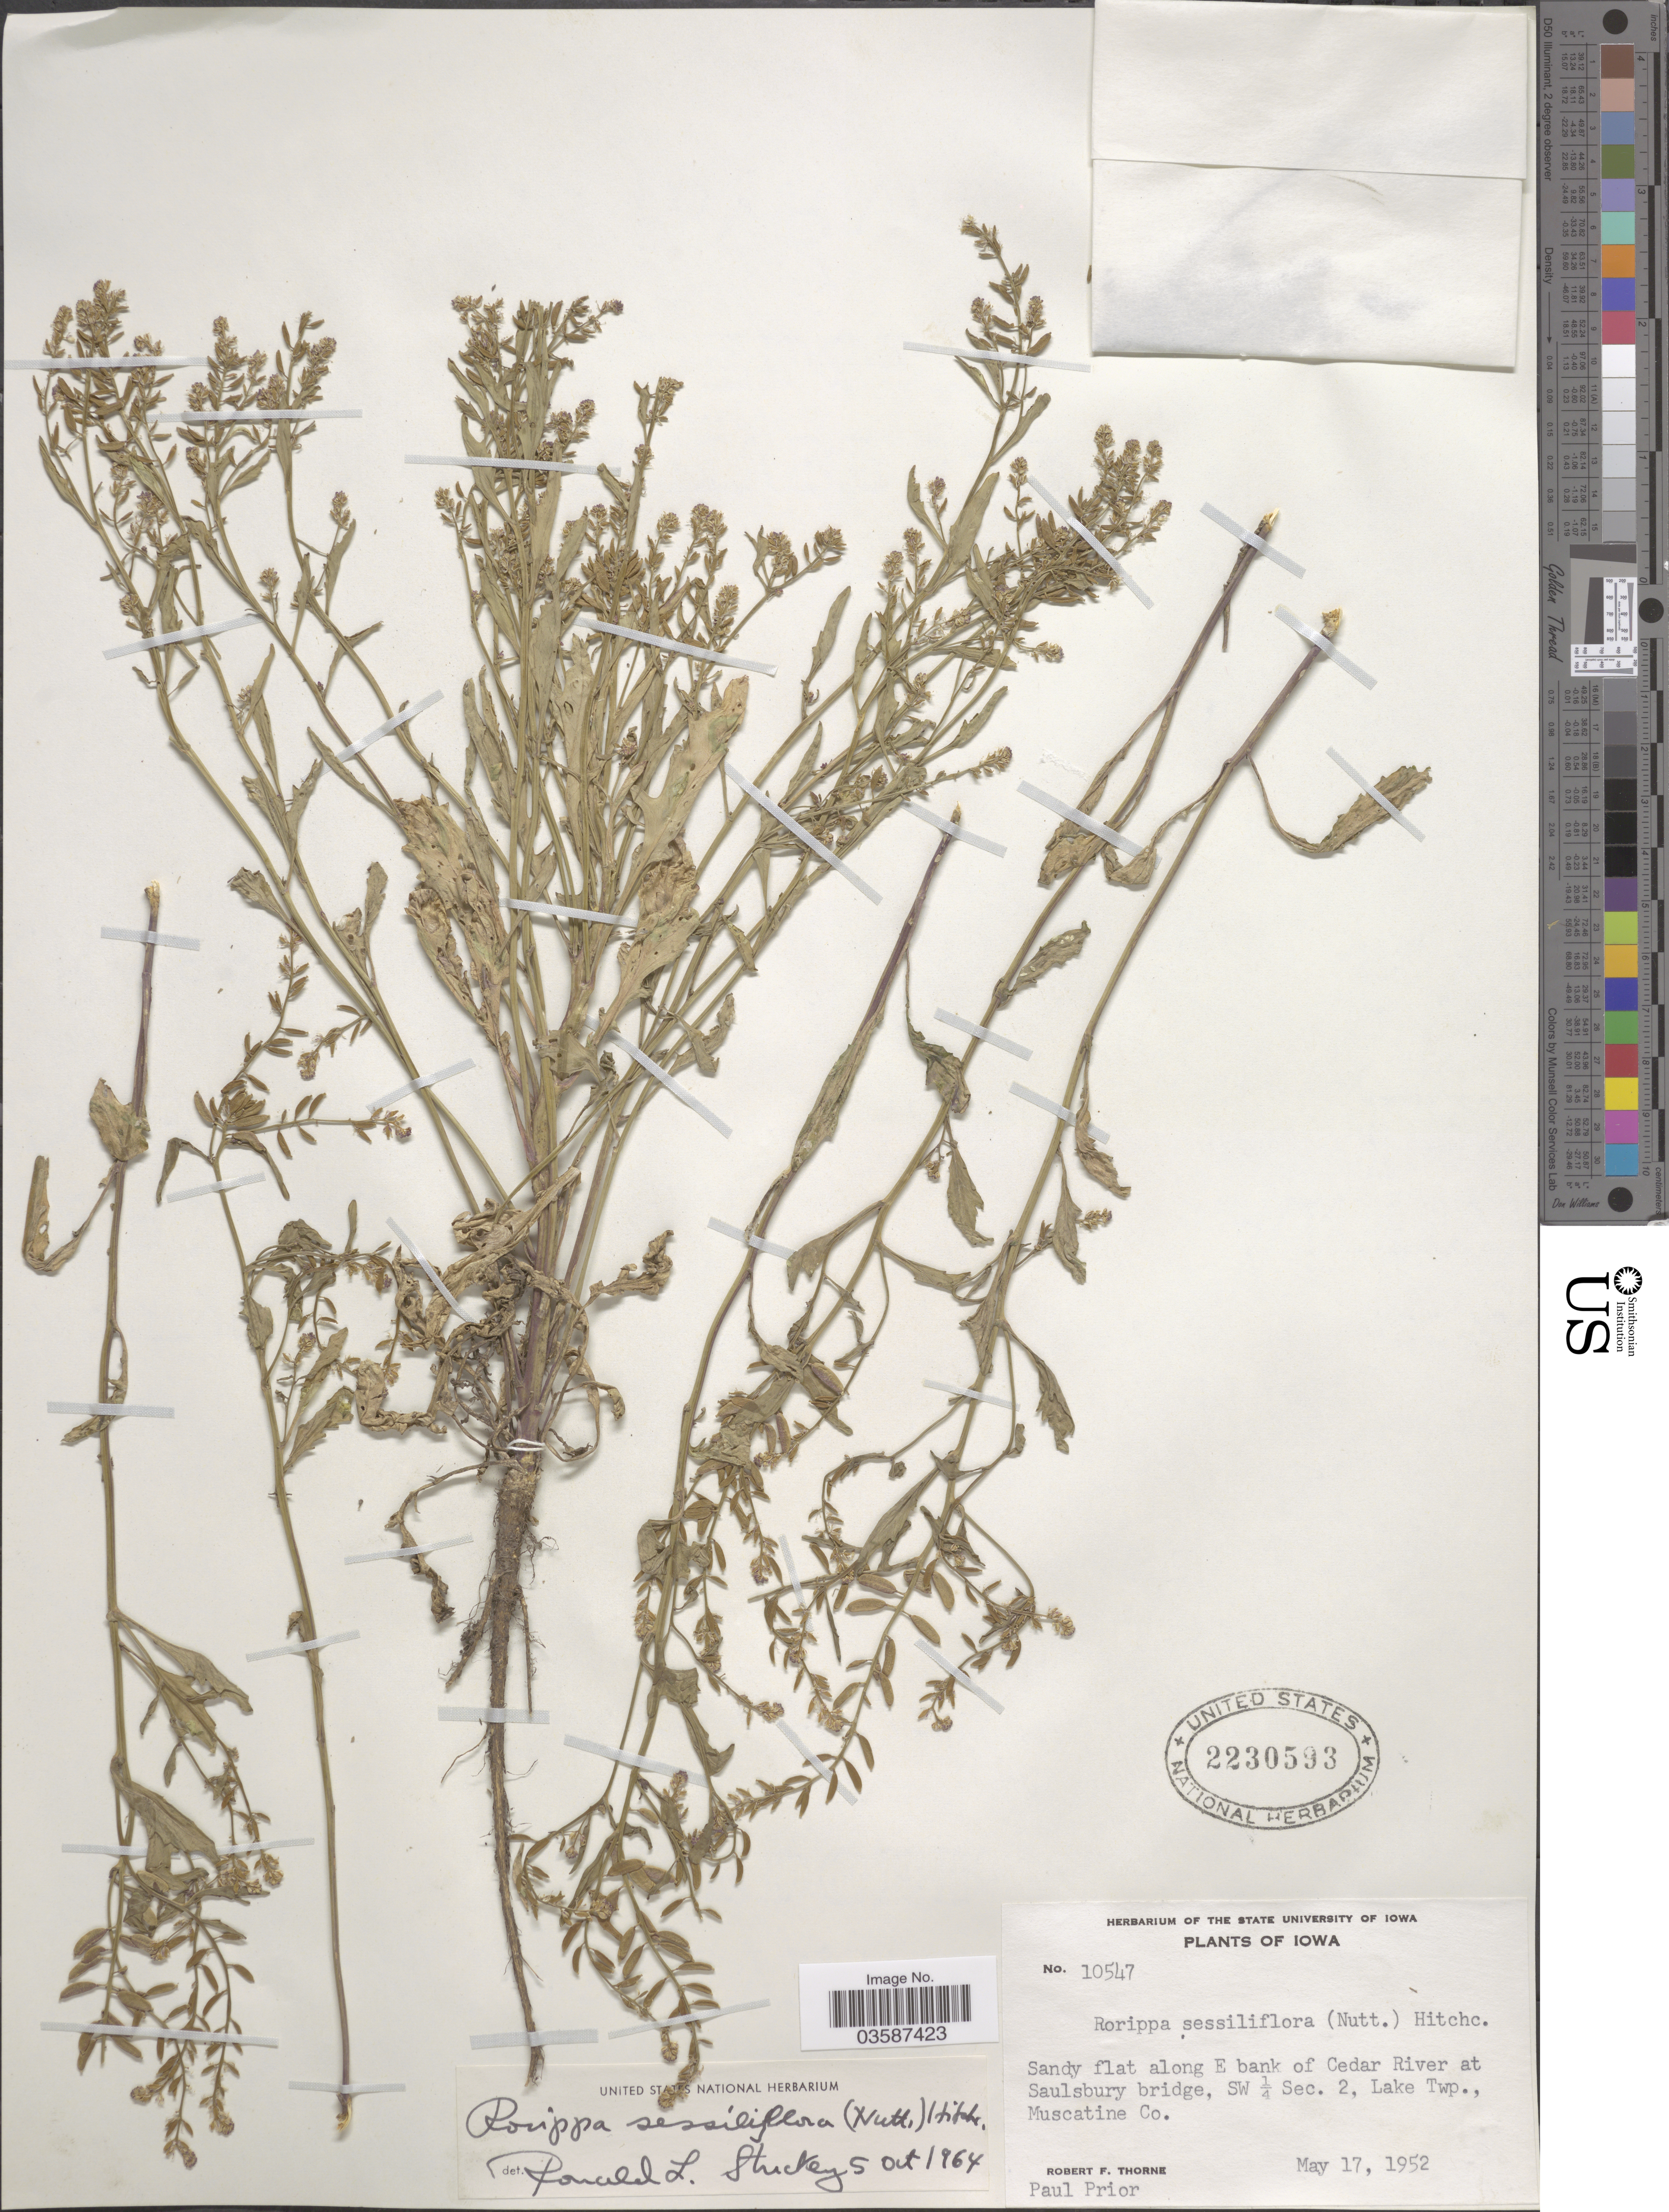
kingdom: Plantae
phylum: Tracheophyta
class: Magnoliopsida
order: Brassicales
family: Brassicaceae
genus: Rorippa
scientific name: Rorippa sessiliflora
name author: (Nutt.) Hitchc.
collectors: R. F. Thorne & P. Prior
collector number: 10547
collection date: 1952-05-17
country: United States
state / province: Iowa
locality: Sandy flat along E bank of Cedar River at Saulsburry bridge, Sw ¼ sec. 2, Lake Twp., Muscatine Co.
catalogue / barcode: US 2230593